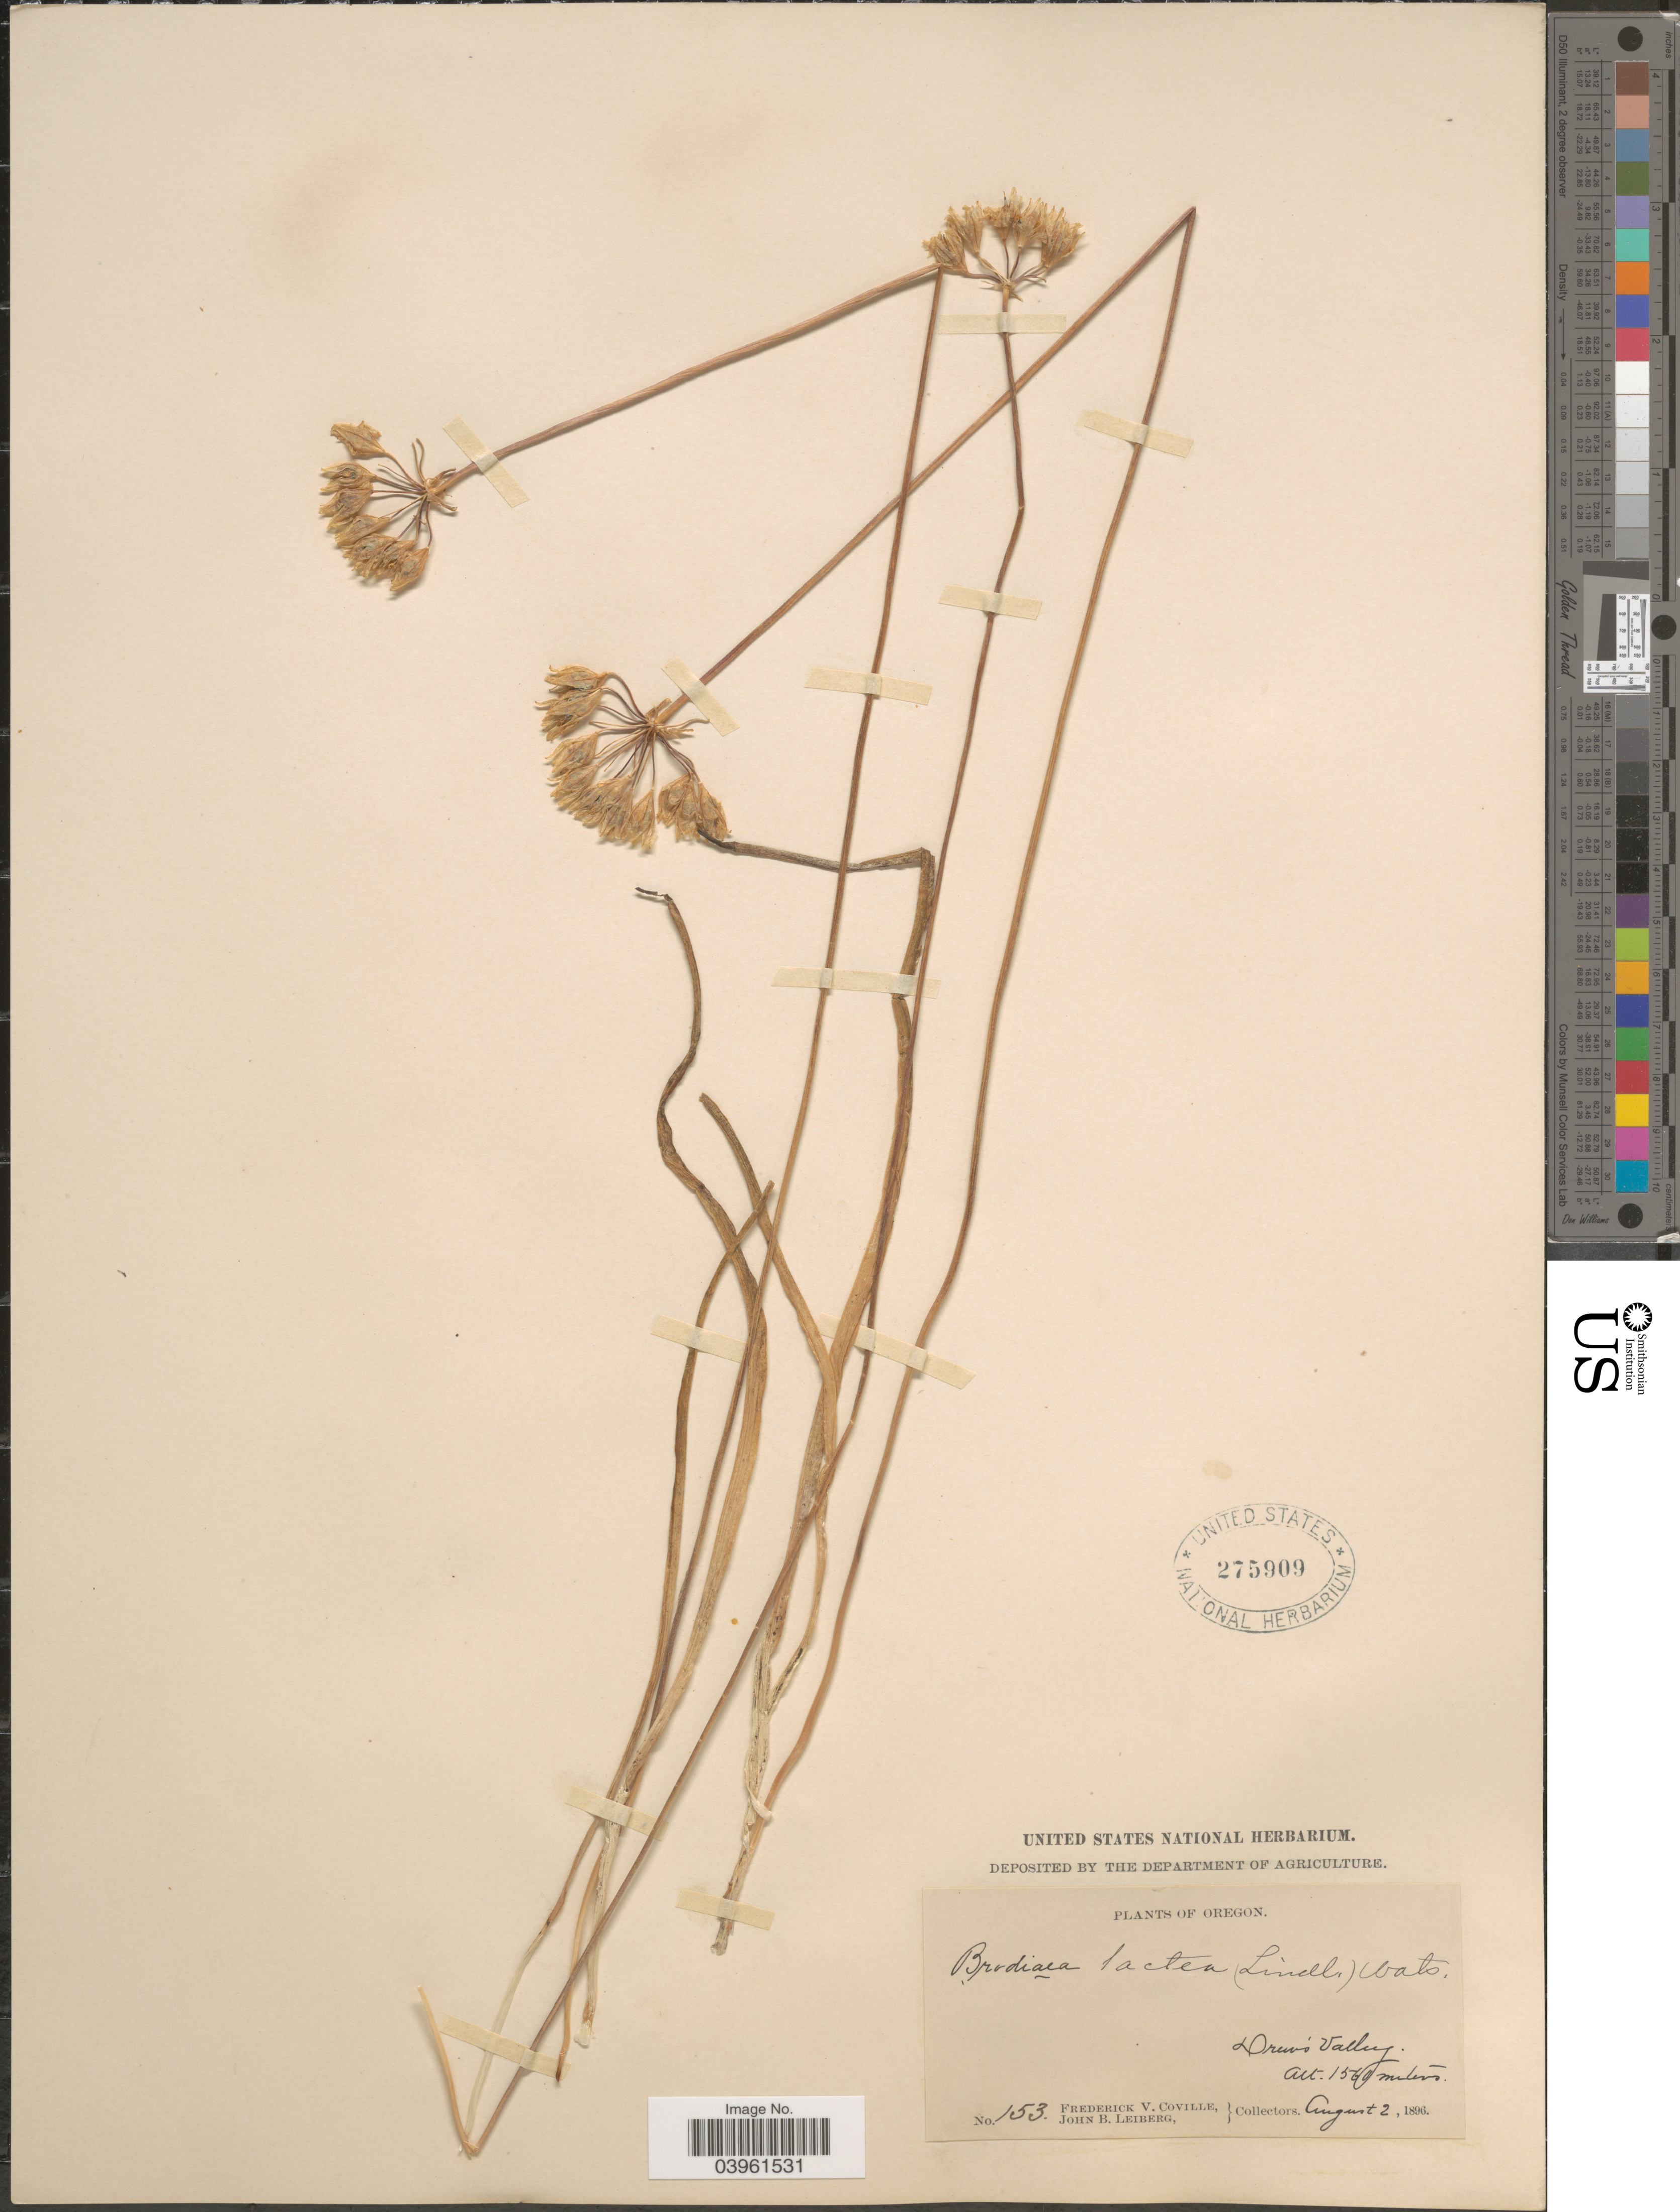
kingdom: Plantae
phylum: Tracheophyta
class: Liliopsida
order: Asparagales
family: Asparagaceae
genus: Triteleia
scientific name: Triteleia hyacinthina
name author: (Lindl.) Greene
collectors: F. V. Coville & J. B. Leiberg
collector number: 153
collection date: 1896-08-02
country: United States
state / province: Oregon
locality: Drew's Valley.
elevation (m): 1560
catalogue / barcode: US 275909